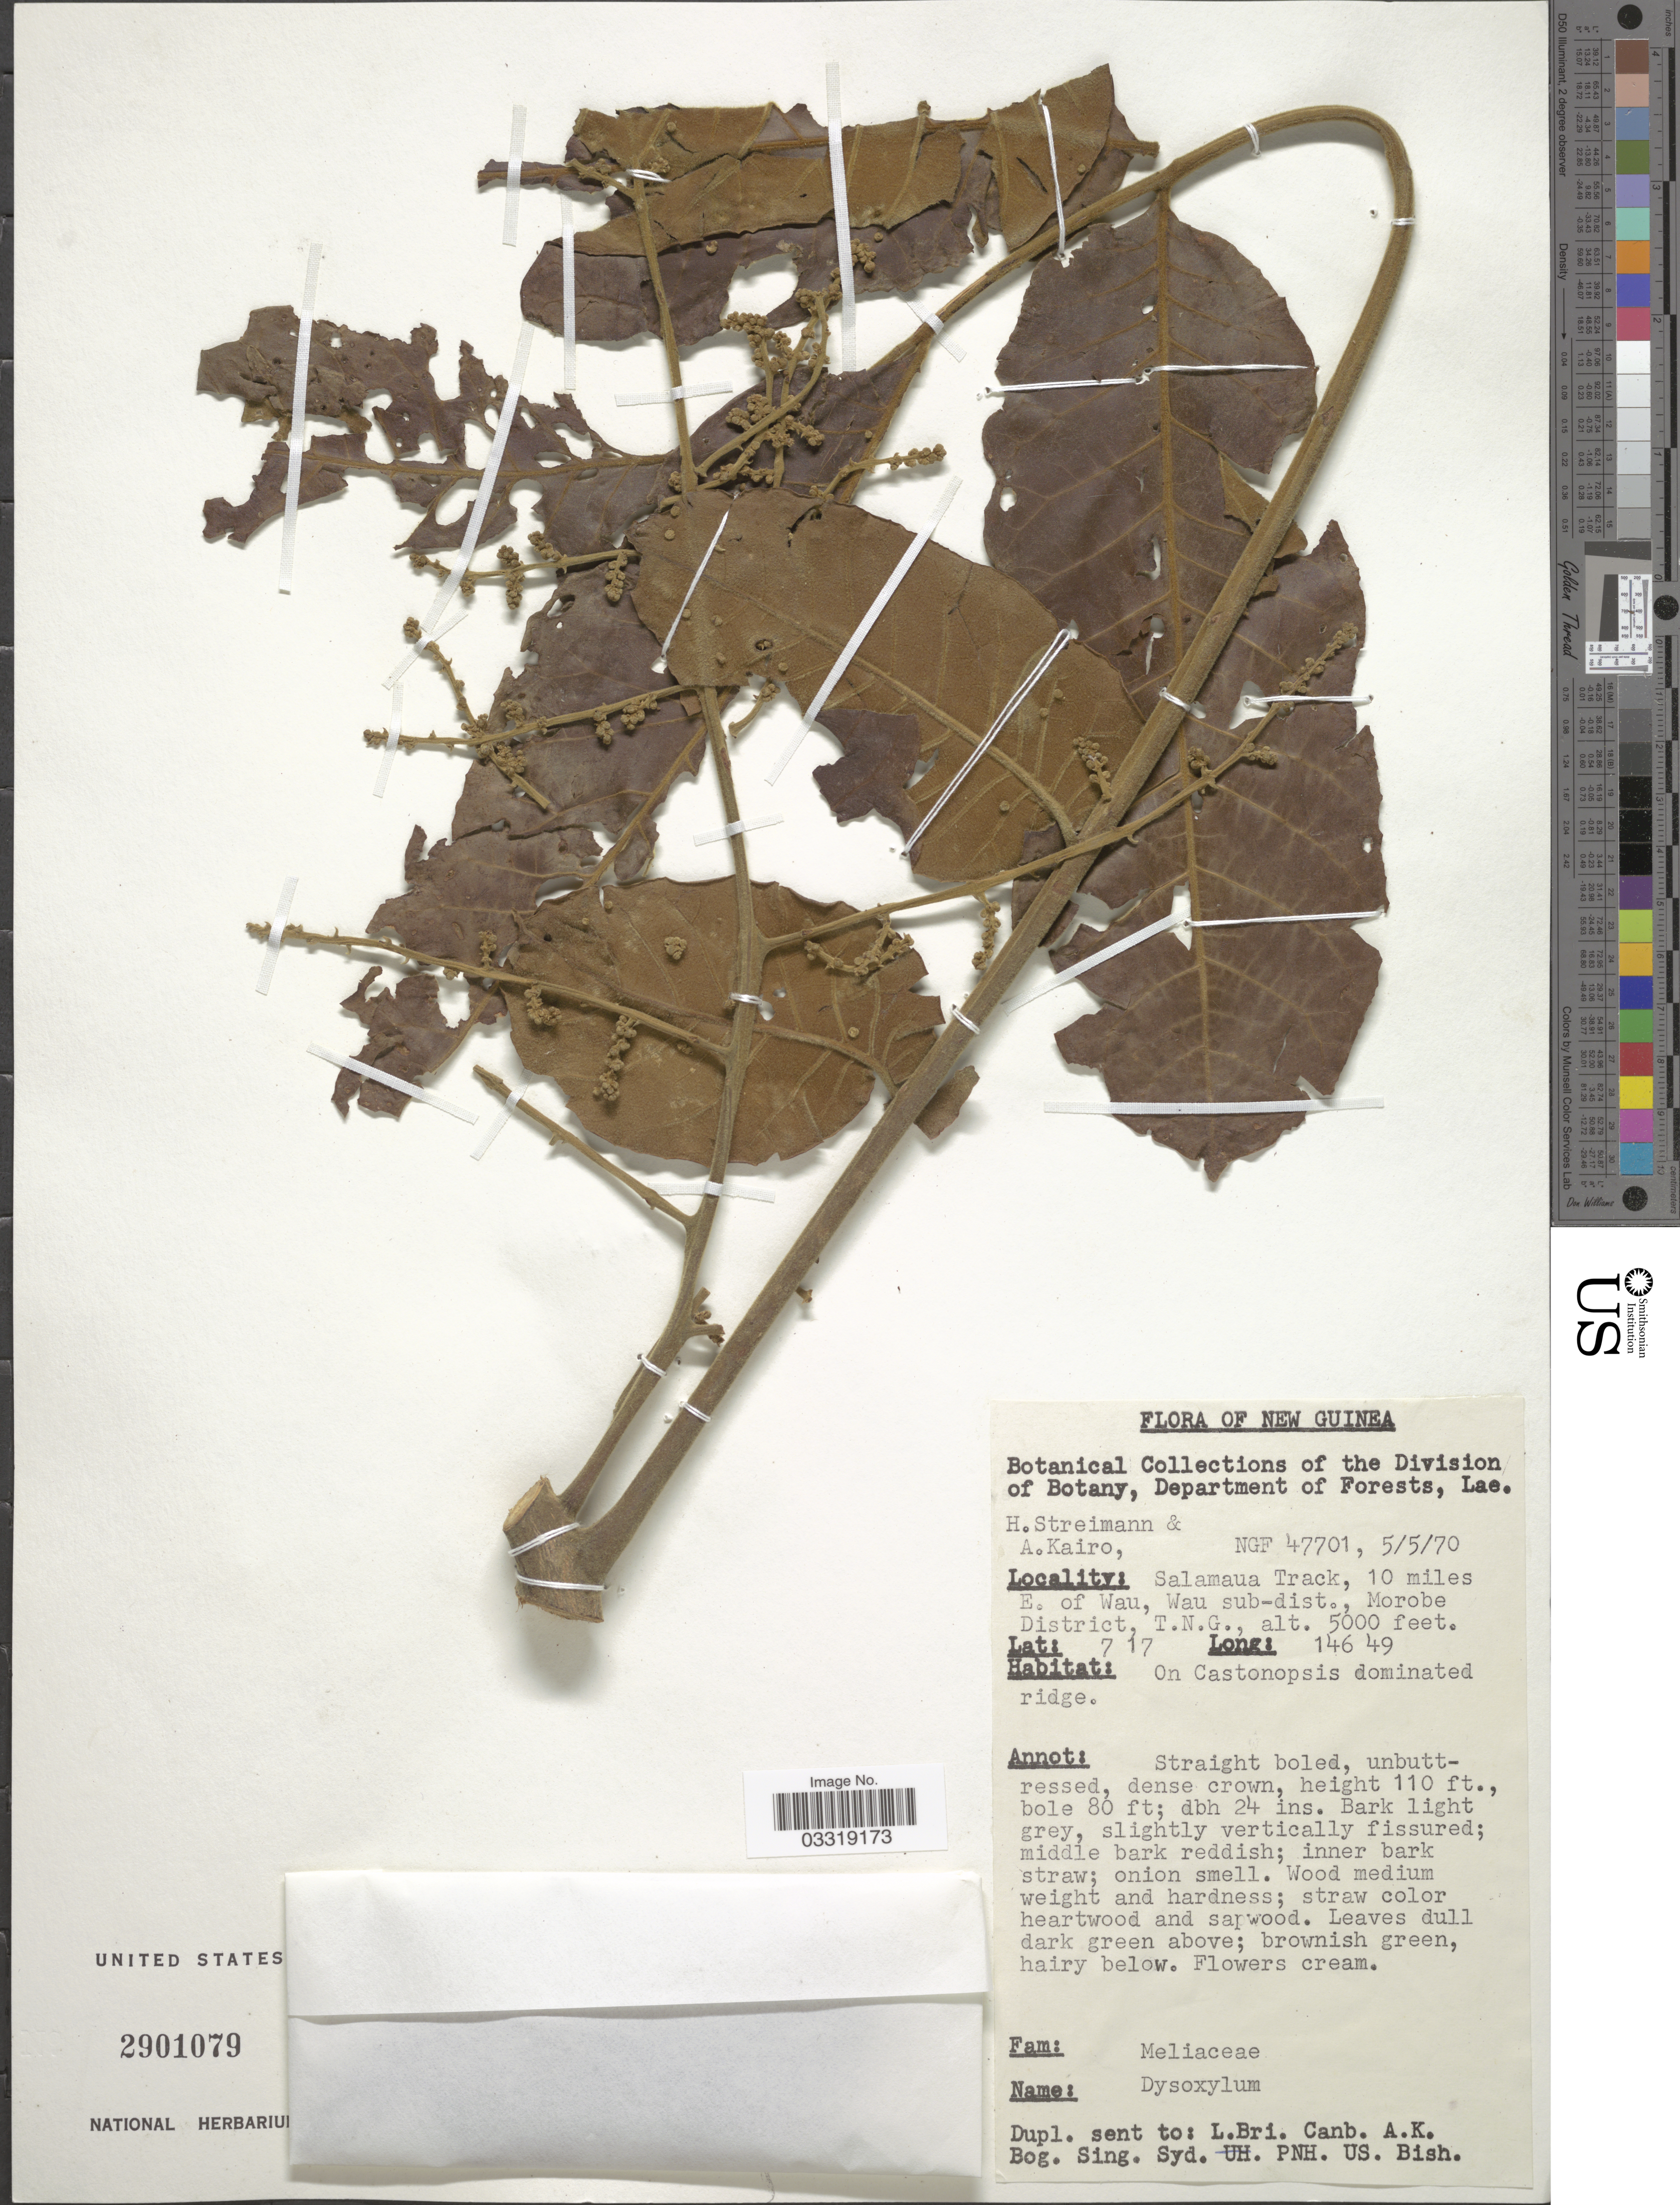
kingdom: Plantae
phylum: Tracheophyta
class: Magnoliopsida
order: Sapindales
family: Meliaceae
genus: Didymocheton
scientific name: Didymocheton mollis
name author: (Miq.) Holzmeyer & Hauenschild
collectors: H. Streimann & A. Kairo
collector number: NGF 47701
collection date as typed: Transcribed d/m/y: 5/5/70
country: Papua New Guinea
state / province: Morobe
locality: New Guinea. Salamaua Track, 10 miles E. of Wau, Wau sub-dist., Morobe District, T.N.G.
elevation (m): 1524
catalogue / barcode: US 2901079